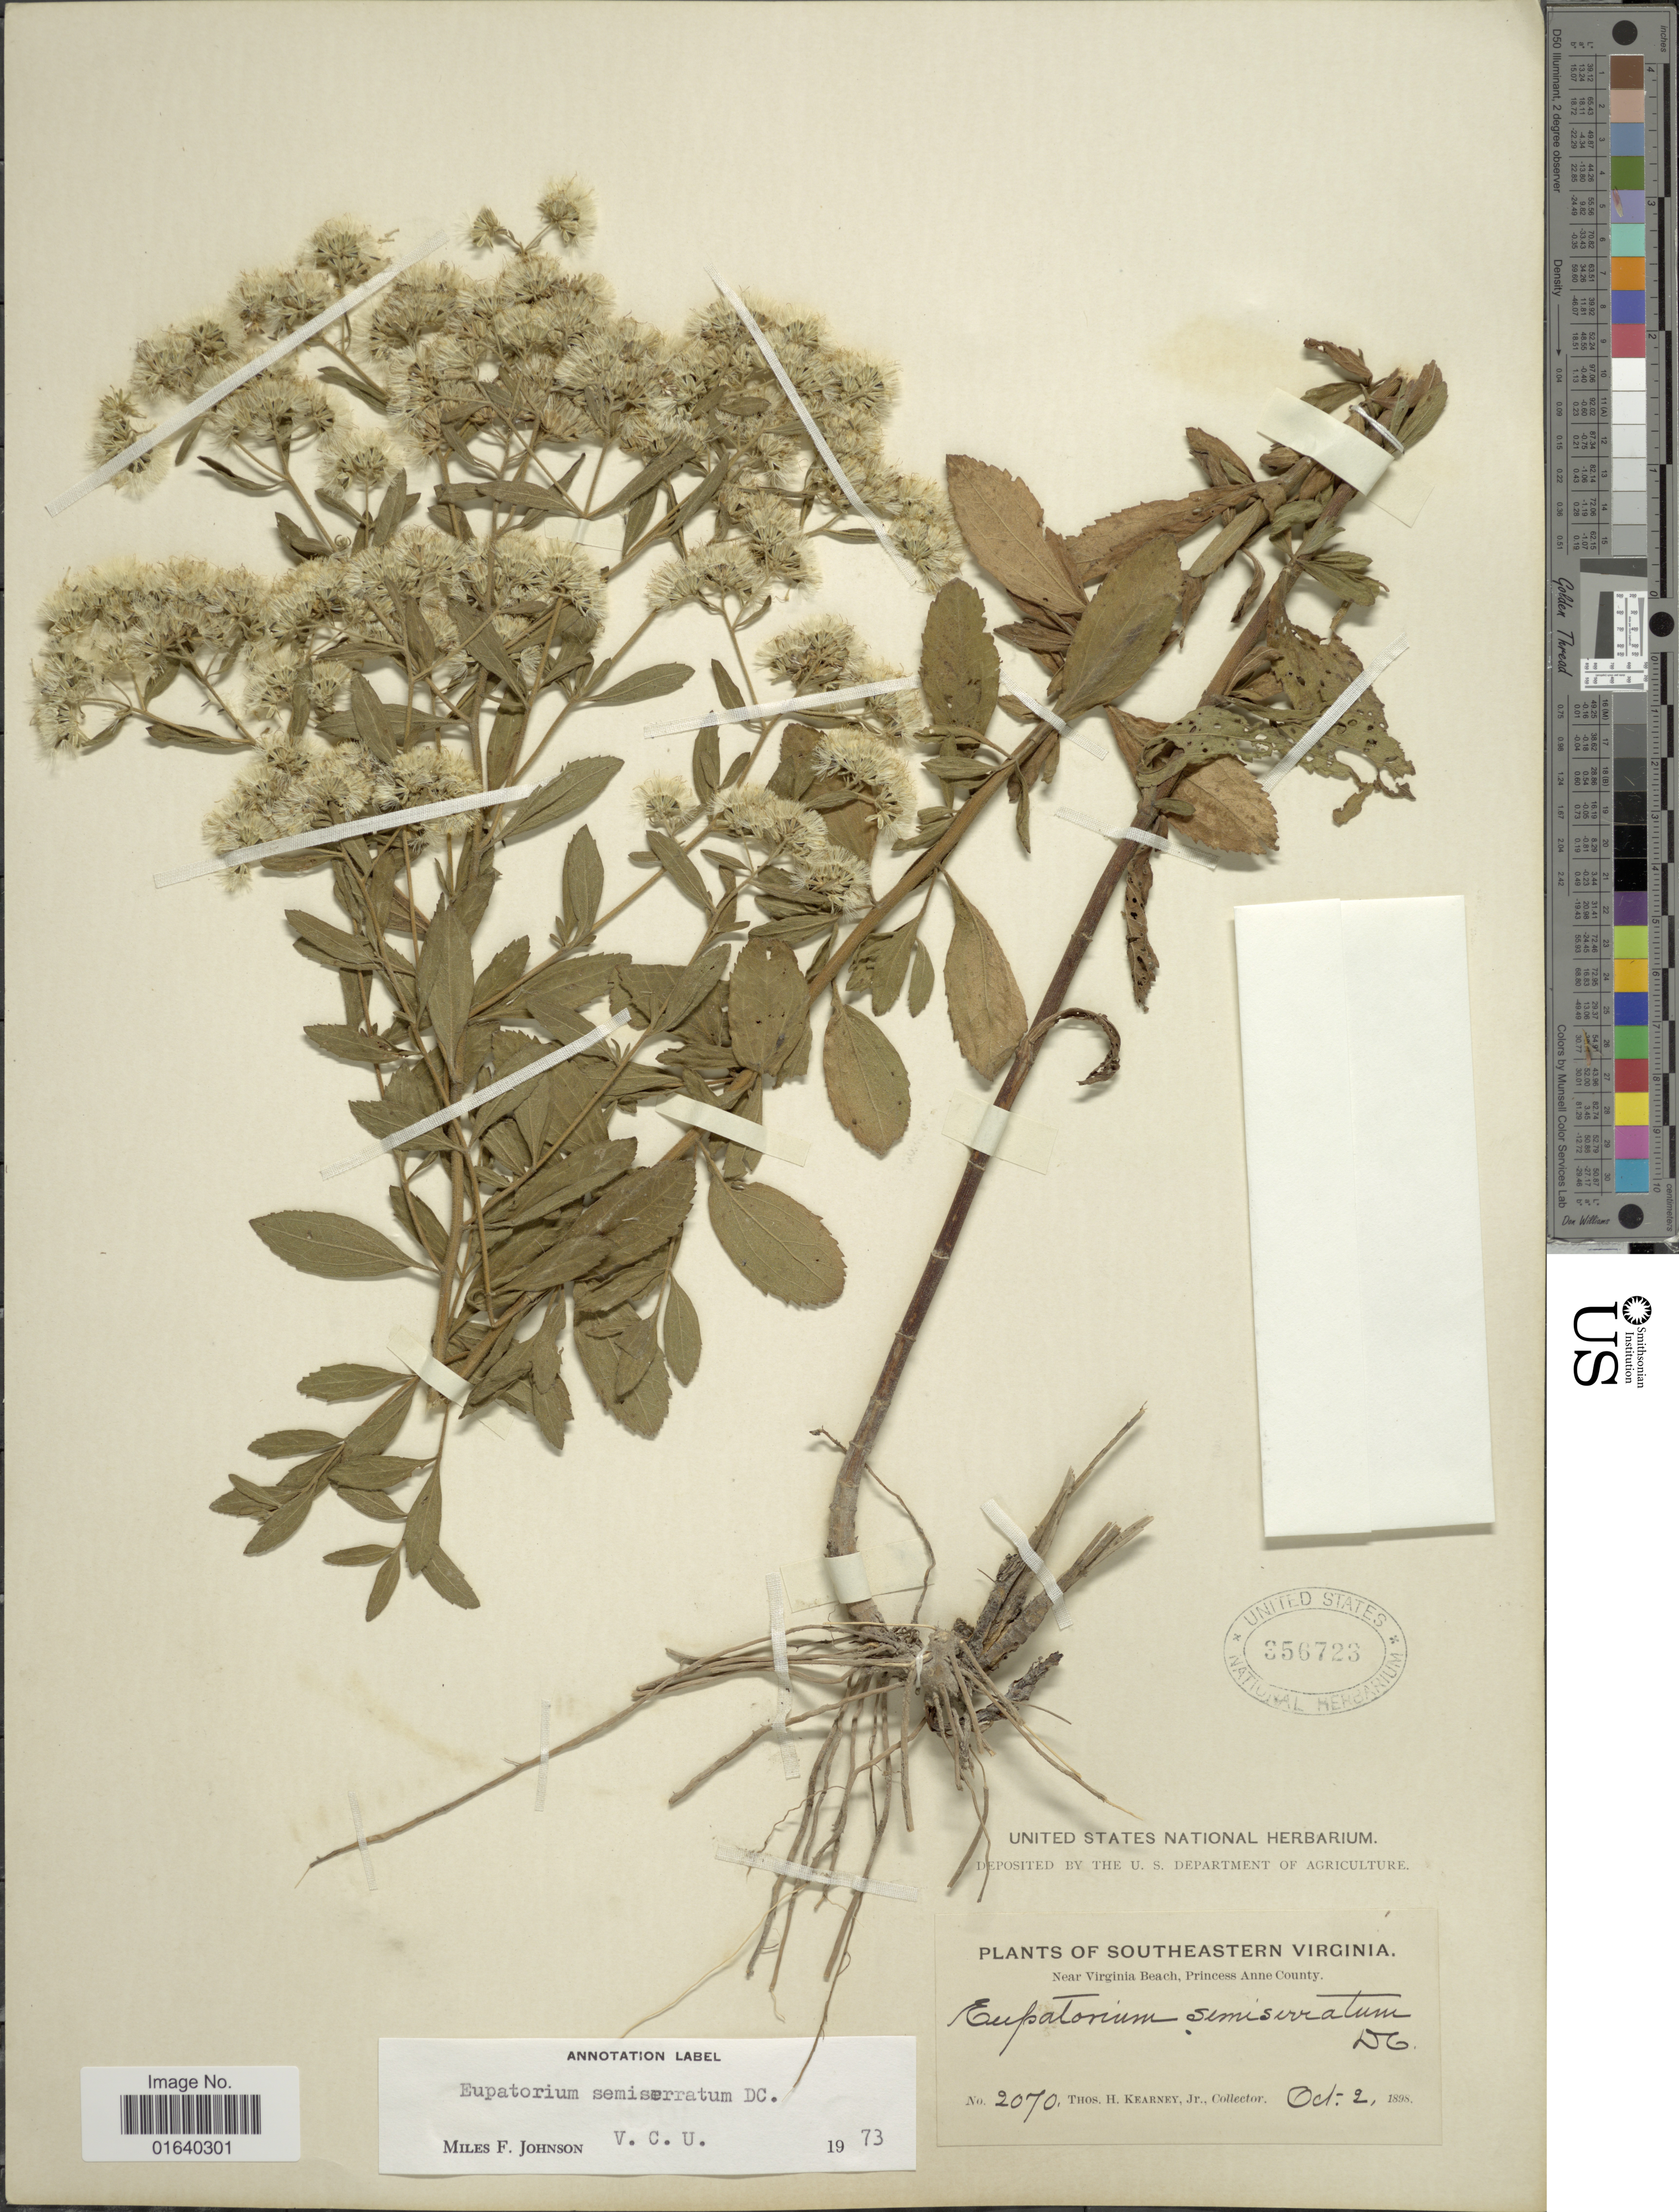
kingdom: Plantae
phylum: Tracheophyta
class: Magnoliopsida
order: Asterales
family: Asteraceae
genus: Eupatorium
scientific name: Eupatorium semiserratum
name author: DC.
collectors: T. H. Kearney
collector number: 2070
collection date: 1898-10-02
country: United States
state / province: Virginia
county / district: City of Virginia Beach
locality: Southeastern Virginia, Near Virginia Beach, Princess Anne (=historic county name) County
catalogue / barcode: US 356723